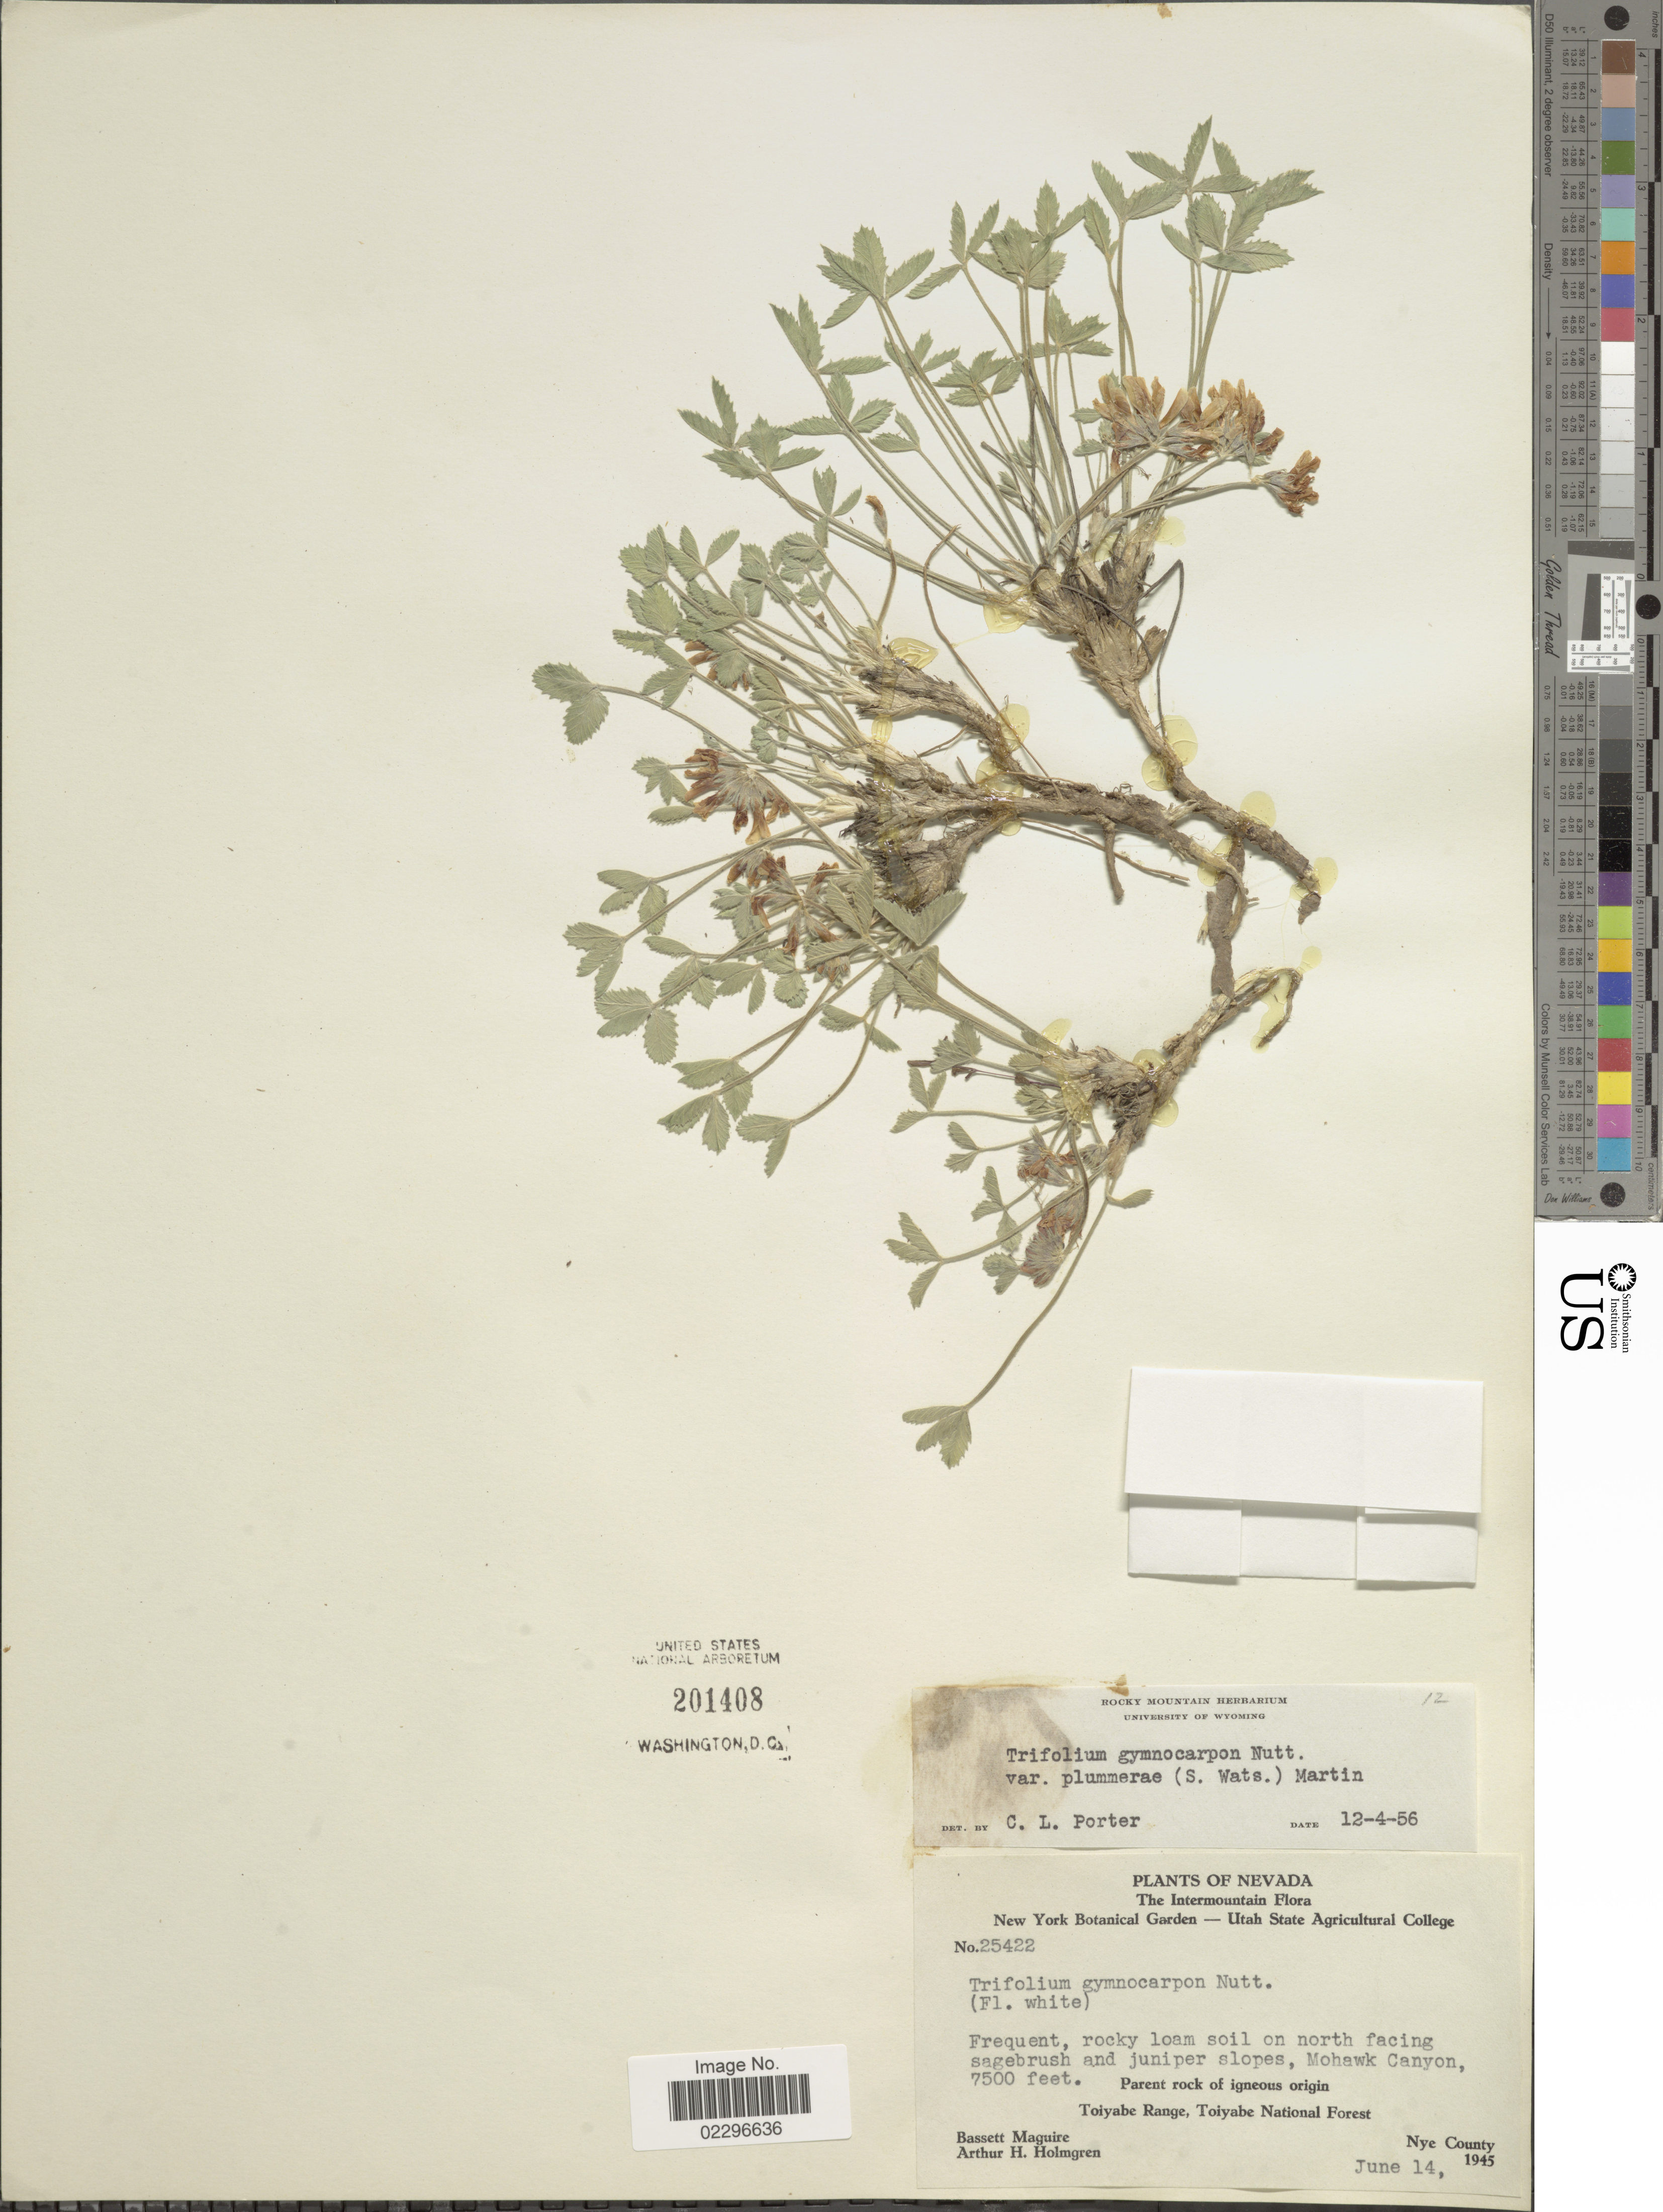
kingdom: Plantae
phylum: Tracheophyta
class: Magnoliopsida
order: Fabales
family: Fabaceae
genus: Trifolium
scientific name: Trifolium gymnocarpon var. plummerae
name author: (S. Watson) J.S. Martin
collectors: B. Maguire & A. H. Holmgren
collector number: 25422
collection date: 1945-06-14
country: United States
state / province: Nevada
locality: The Intermountain. Mohawk Canyon. Toiyabe Range, Toiyabe National Forest. Nye County.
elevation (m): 2286